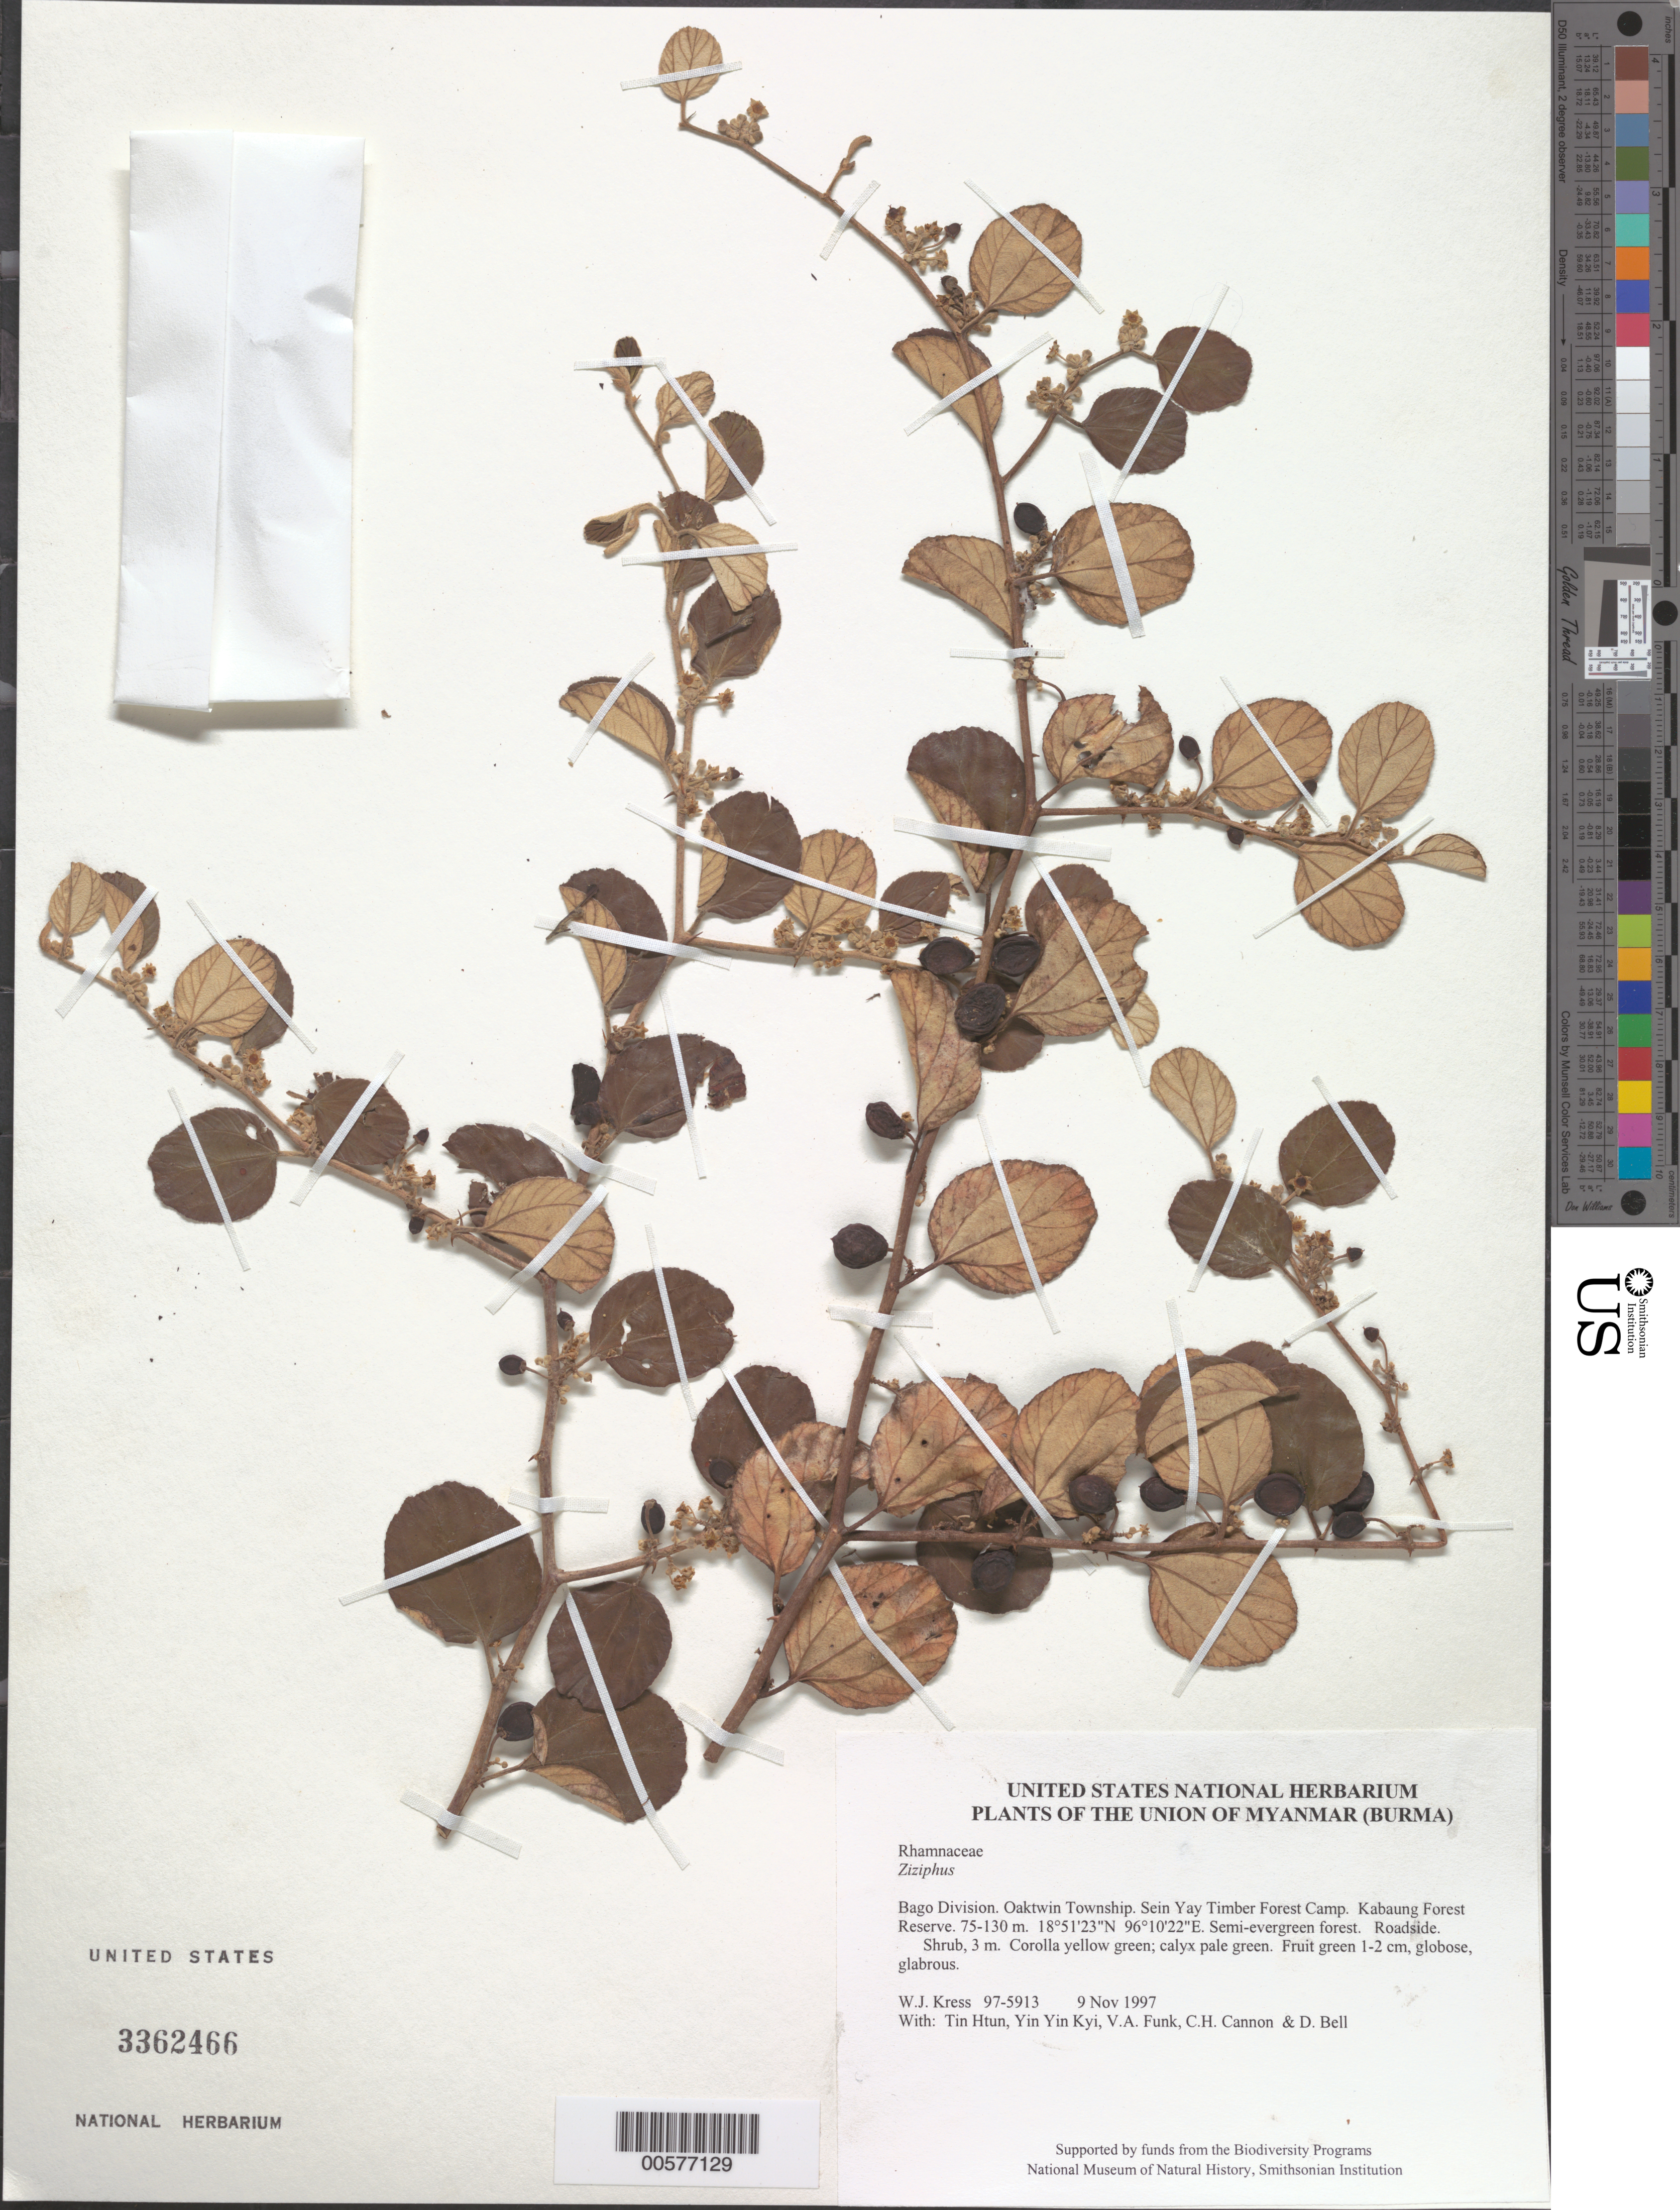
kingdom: Plantae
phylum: Tracheophyta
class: Magnoliopsida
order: Rosales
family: Rhamnaceae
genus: Ziziphus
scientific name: Ziziphus sp.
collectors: W. J. Kress, Tin Htun, Yin Yin Kyi, V. Funk, C. H. Cannon & D. A. Bell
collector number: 97-5913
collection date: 1997-11-09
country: Myanmar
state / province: Bago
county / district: Oaktwin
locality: Sein Yay Timber Forest Camp. Kabaung Forest Reserve.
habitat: Semi-evergreen forest. Roadside.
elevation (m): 75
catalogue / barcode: US 3362466